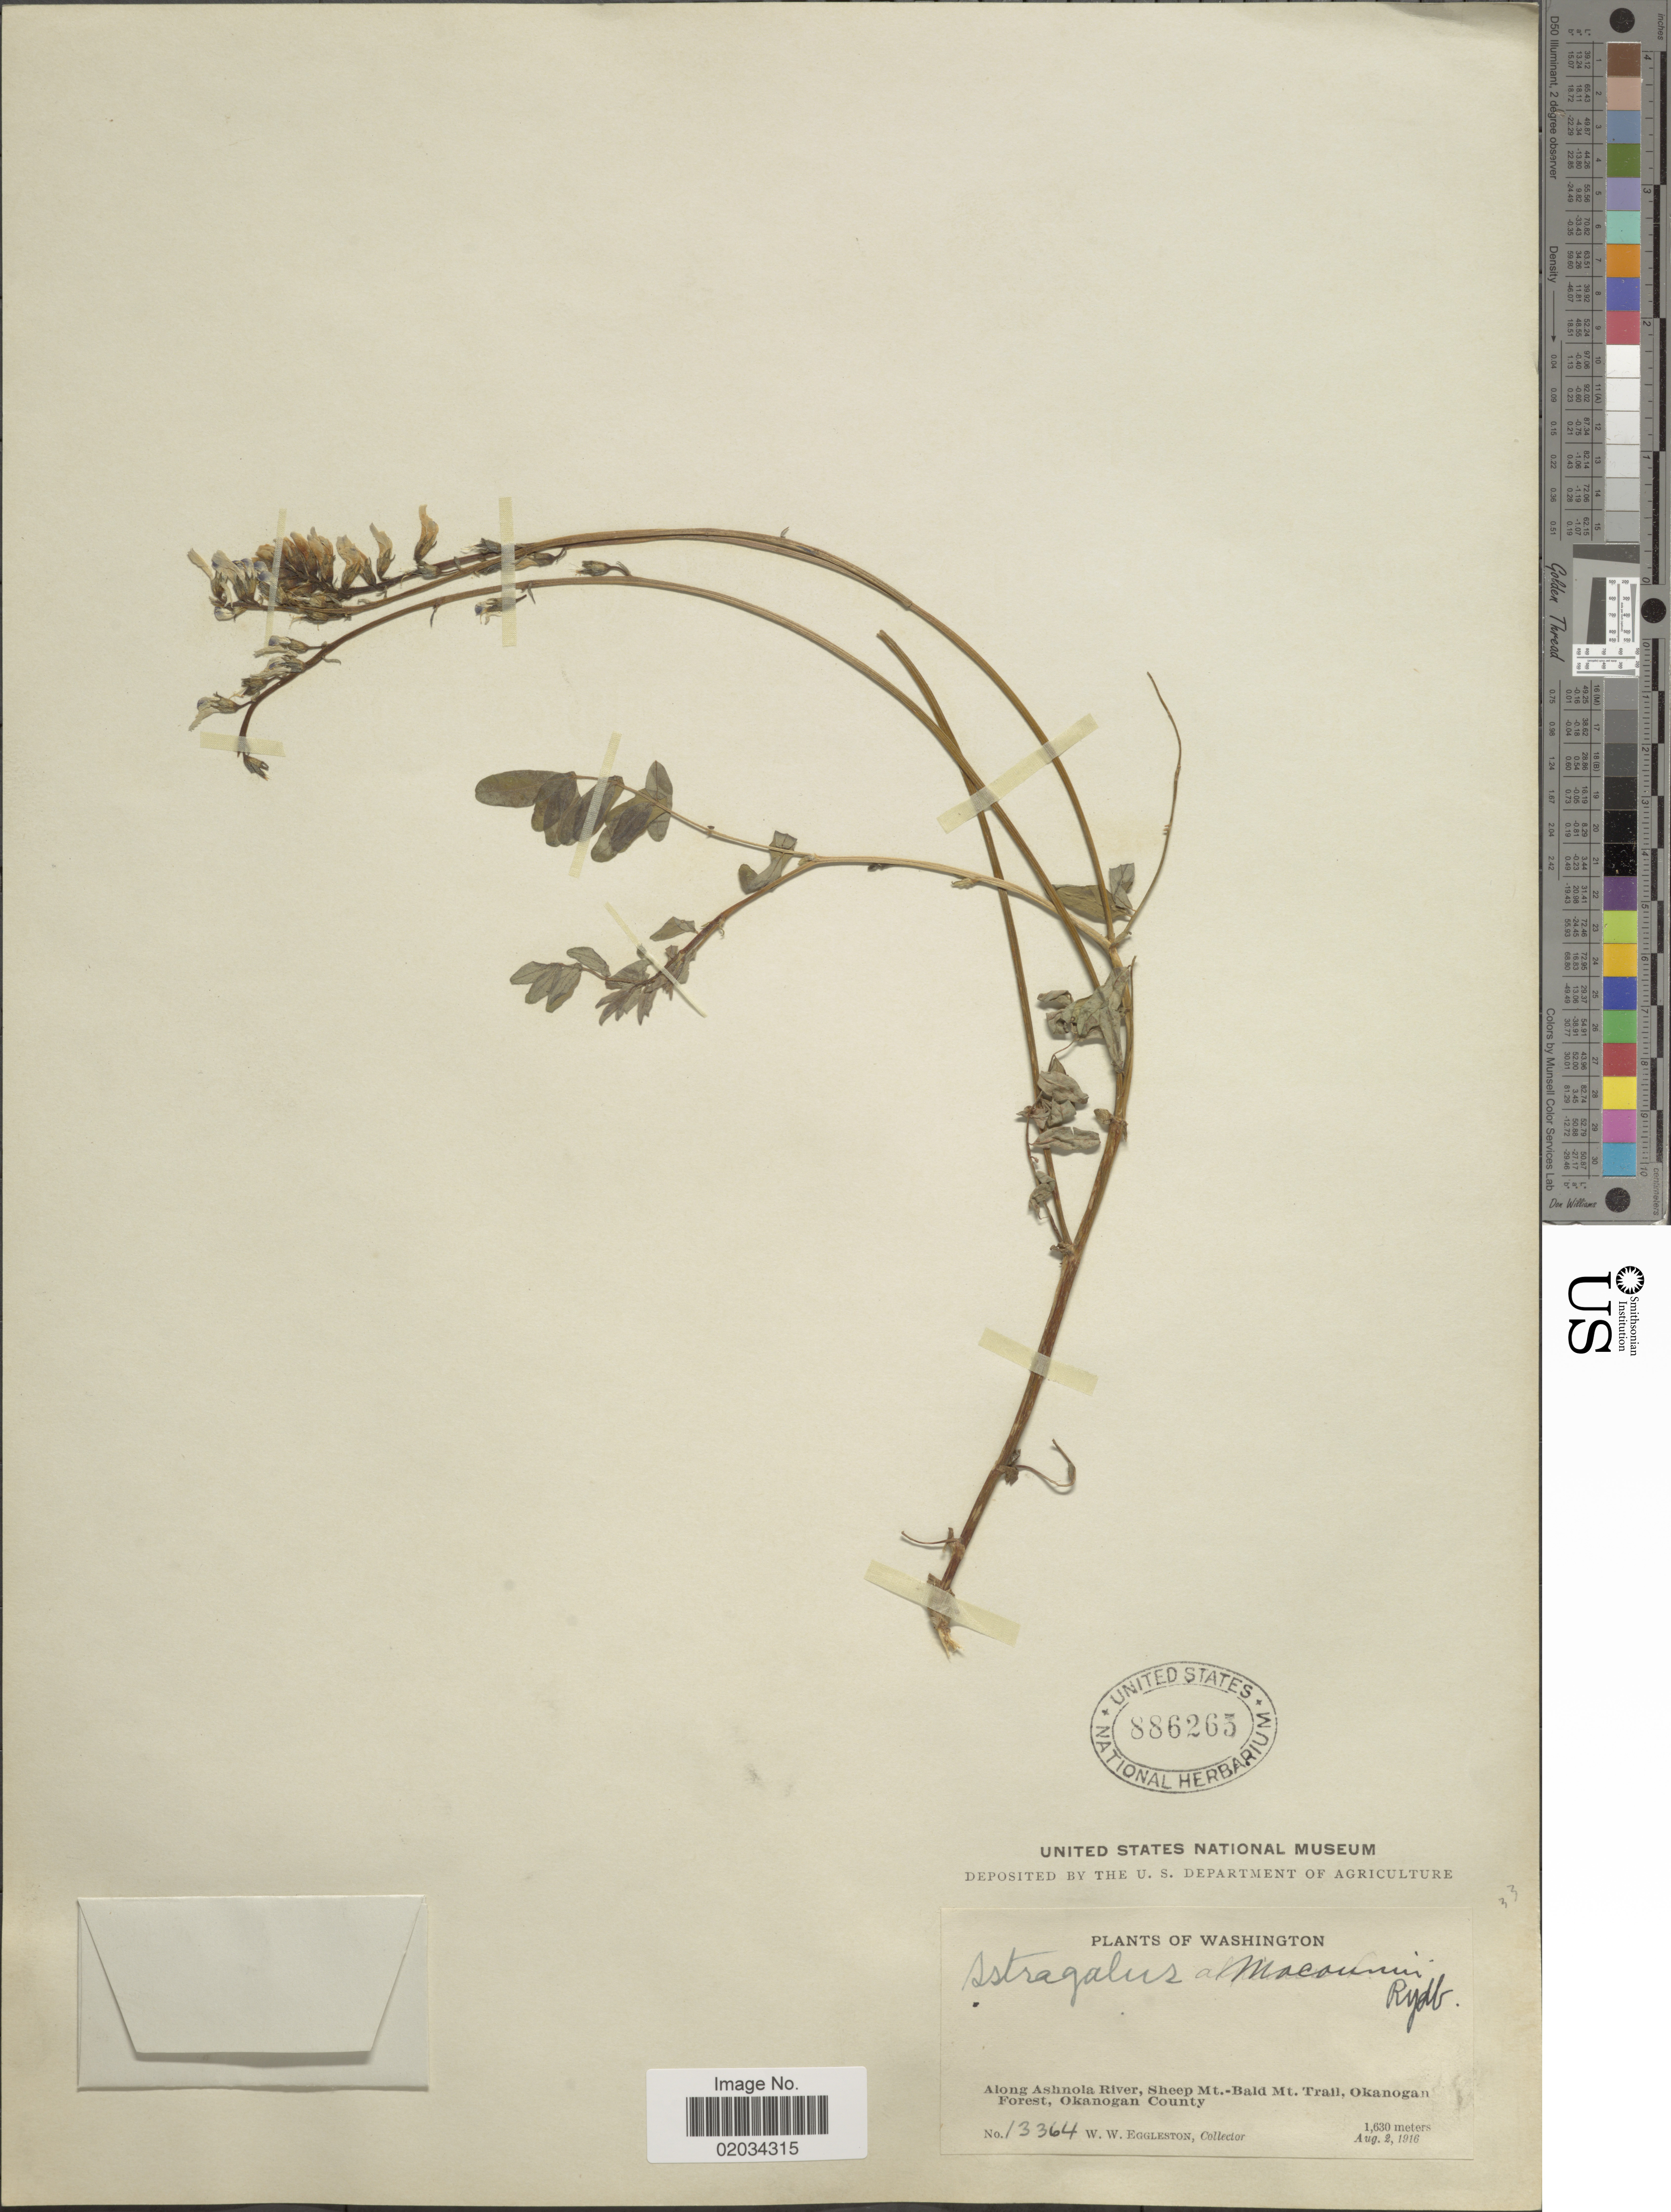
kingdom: Plantae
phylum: Tracheophyta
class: Magnoliopsida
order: Fabales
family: Fabaceae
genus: Astragalus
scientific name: Astragalus robbinsii var. minor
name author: (Hook.) Barneby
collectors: W. W. Eggleston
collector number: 13364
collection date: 1916-08-02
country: United States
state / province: Washington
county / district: Okanogan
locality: Along Ashnola River, Sheep Mt., Bald Mt. Trail, Okanogan Forest, Okanogan County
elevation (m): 1630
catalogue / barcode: US 886265